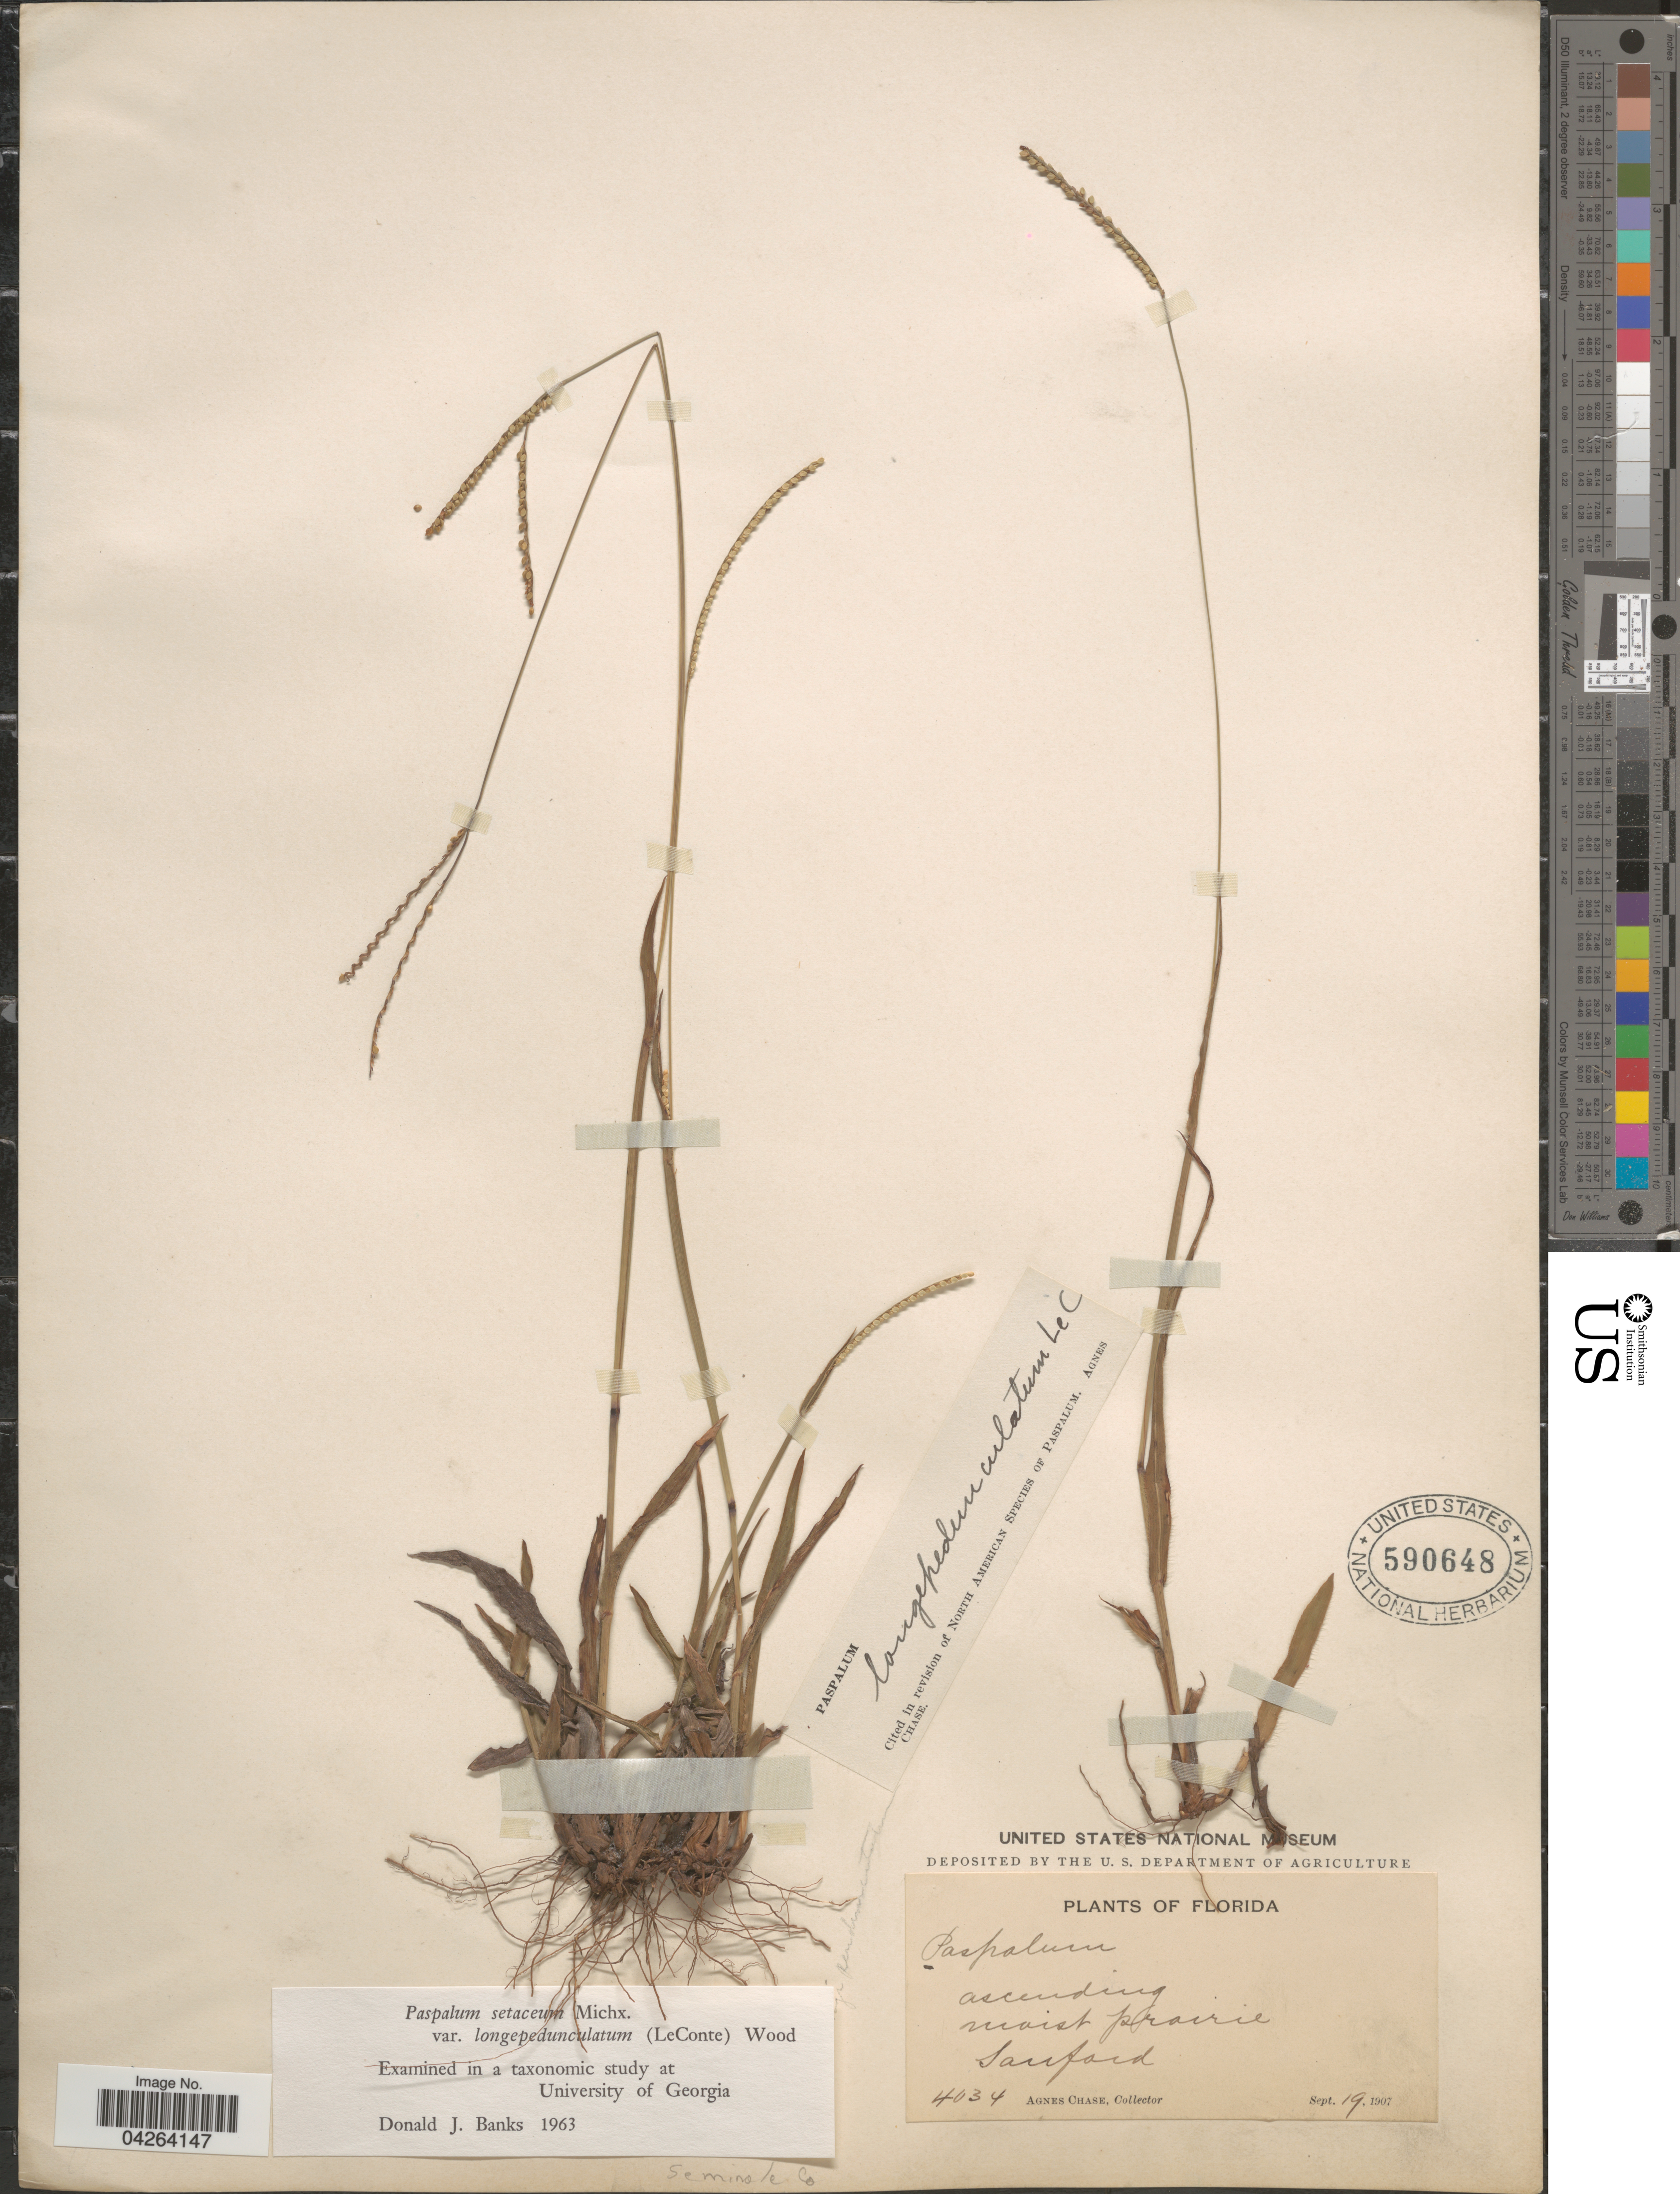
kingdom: Plantae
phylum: Tracheophyta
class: Liliopsida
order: Poales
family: Poaceae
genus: Paspalum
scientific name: Paspalum setaceum var. longipedunculatum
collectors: A. Chase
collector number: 4034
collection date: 1907-09-19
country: United States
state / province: Florida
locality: Moist prairie. Sanford. Seminole Co.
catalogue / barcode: US 590648